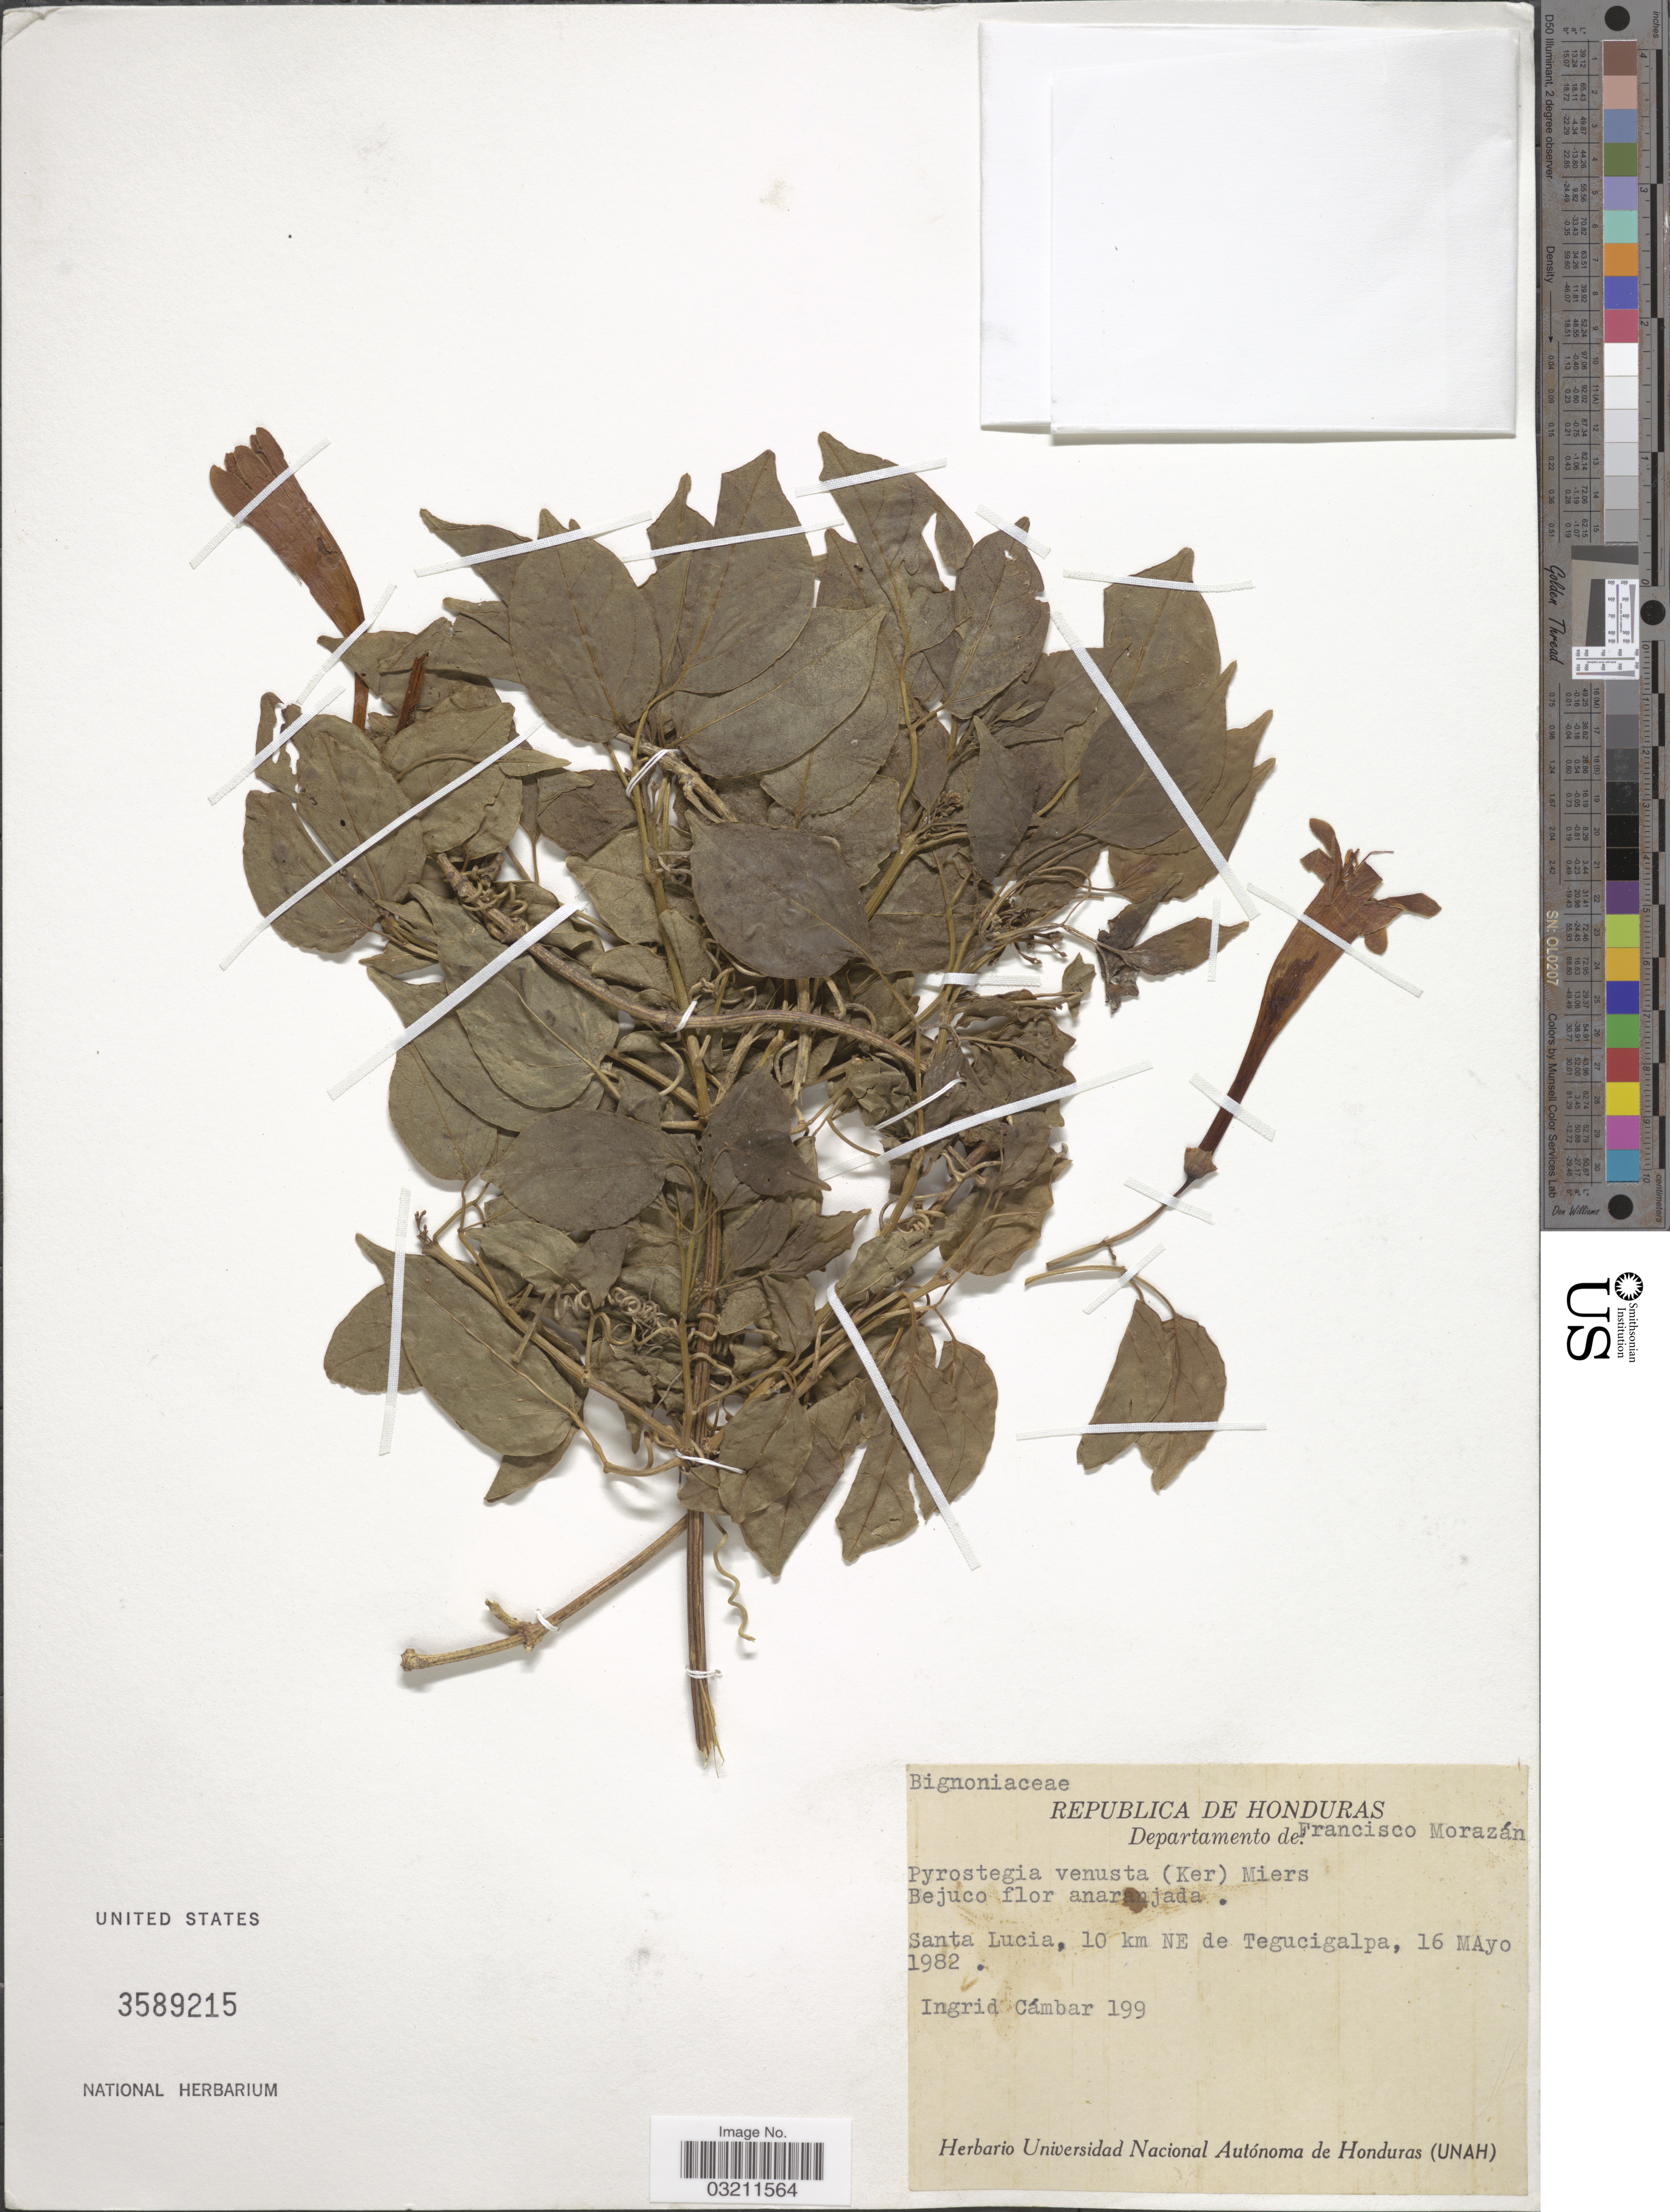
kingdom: Plantae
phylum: Tracheophyta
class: Magnoliopsida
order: Lamiales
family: Bignoniaceae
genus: Pyrostegia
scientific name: Pyrostegia venusta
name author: (Ker Gawl.) Miers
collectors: I. Cámbar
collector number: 199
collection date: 1982-05-16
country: Honduras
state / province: Fco. Morazán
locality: Departamento de Francisco Morazán. Santa Lucia, 10 km NE de Tegucigalpa.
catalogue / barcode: US 3589215